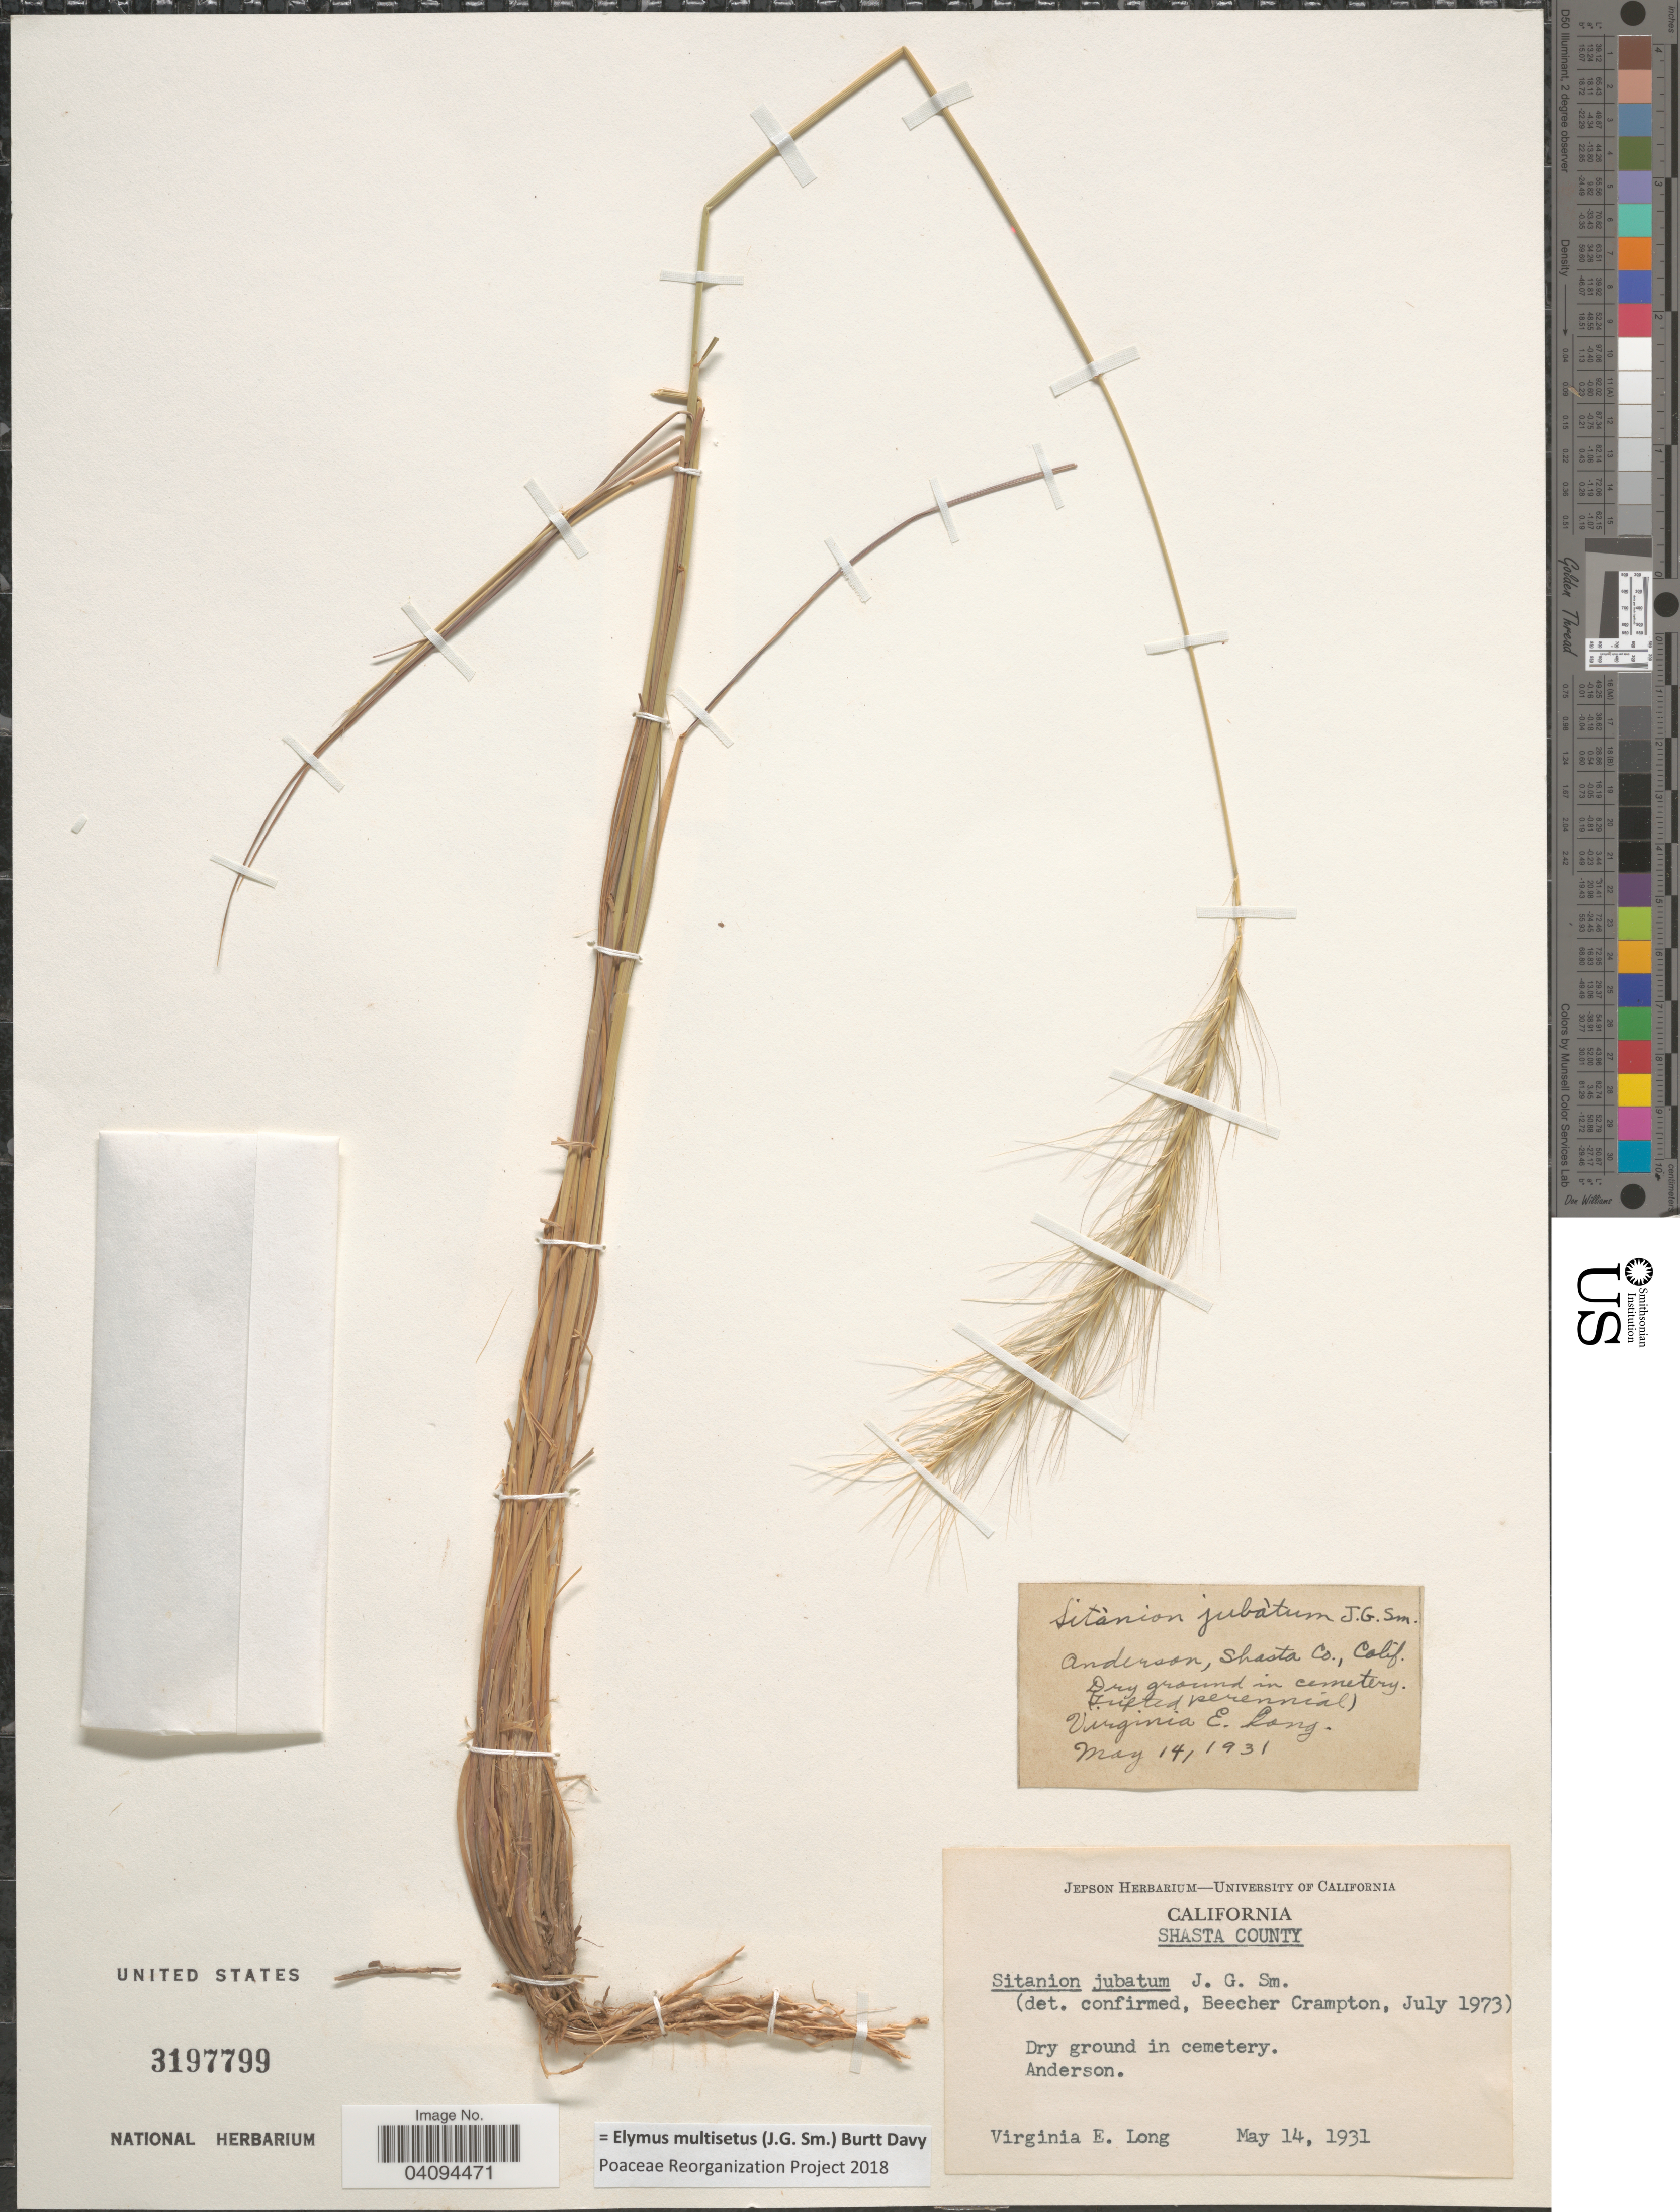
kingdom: Plantae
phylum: Tracheophyta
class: Liliopsida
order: Poales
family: Poaceae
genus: Elymus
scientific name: Elymus multisetus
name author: (J.G. Sm.) Burtt Davy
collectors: V. Long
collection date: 1931-05-14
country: United States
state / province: California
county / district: Shasta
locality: Shasta County. Anderson.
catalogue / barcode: US 3197799